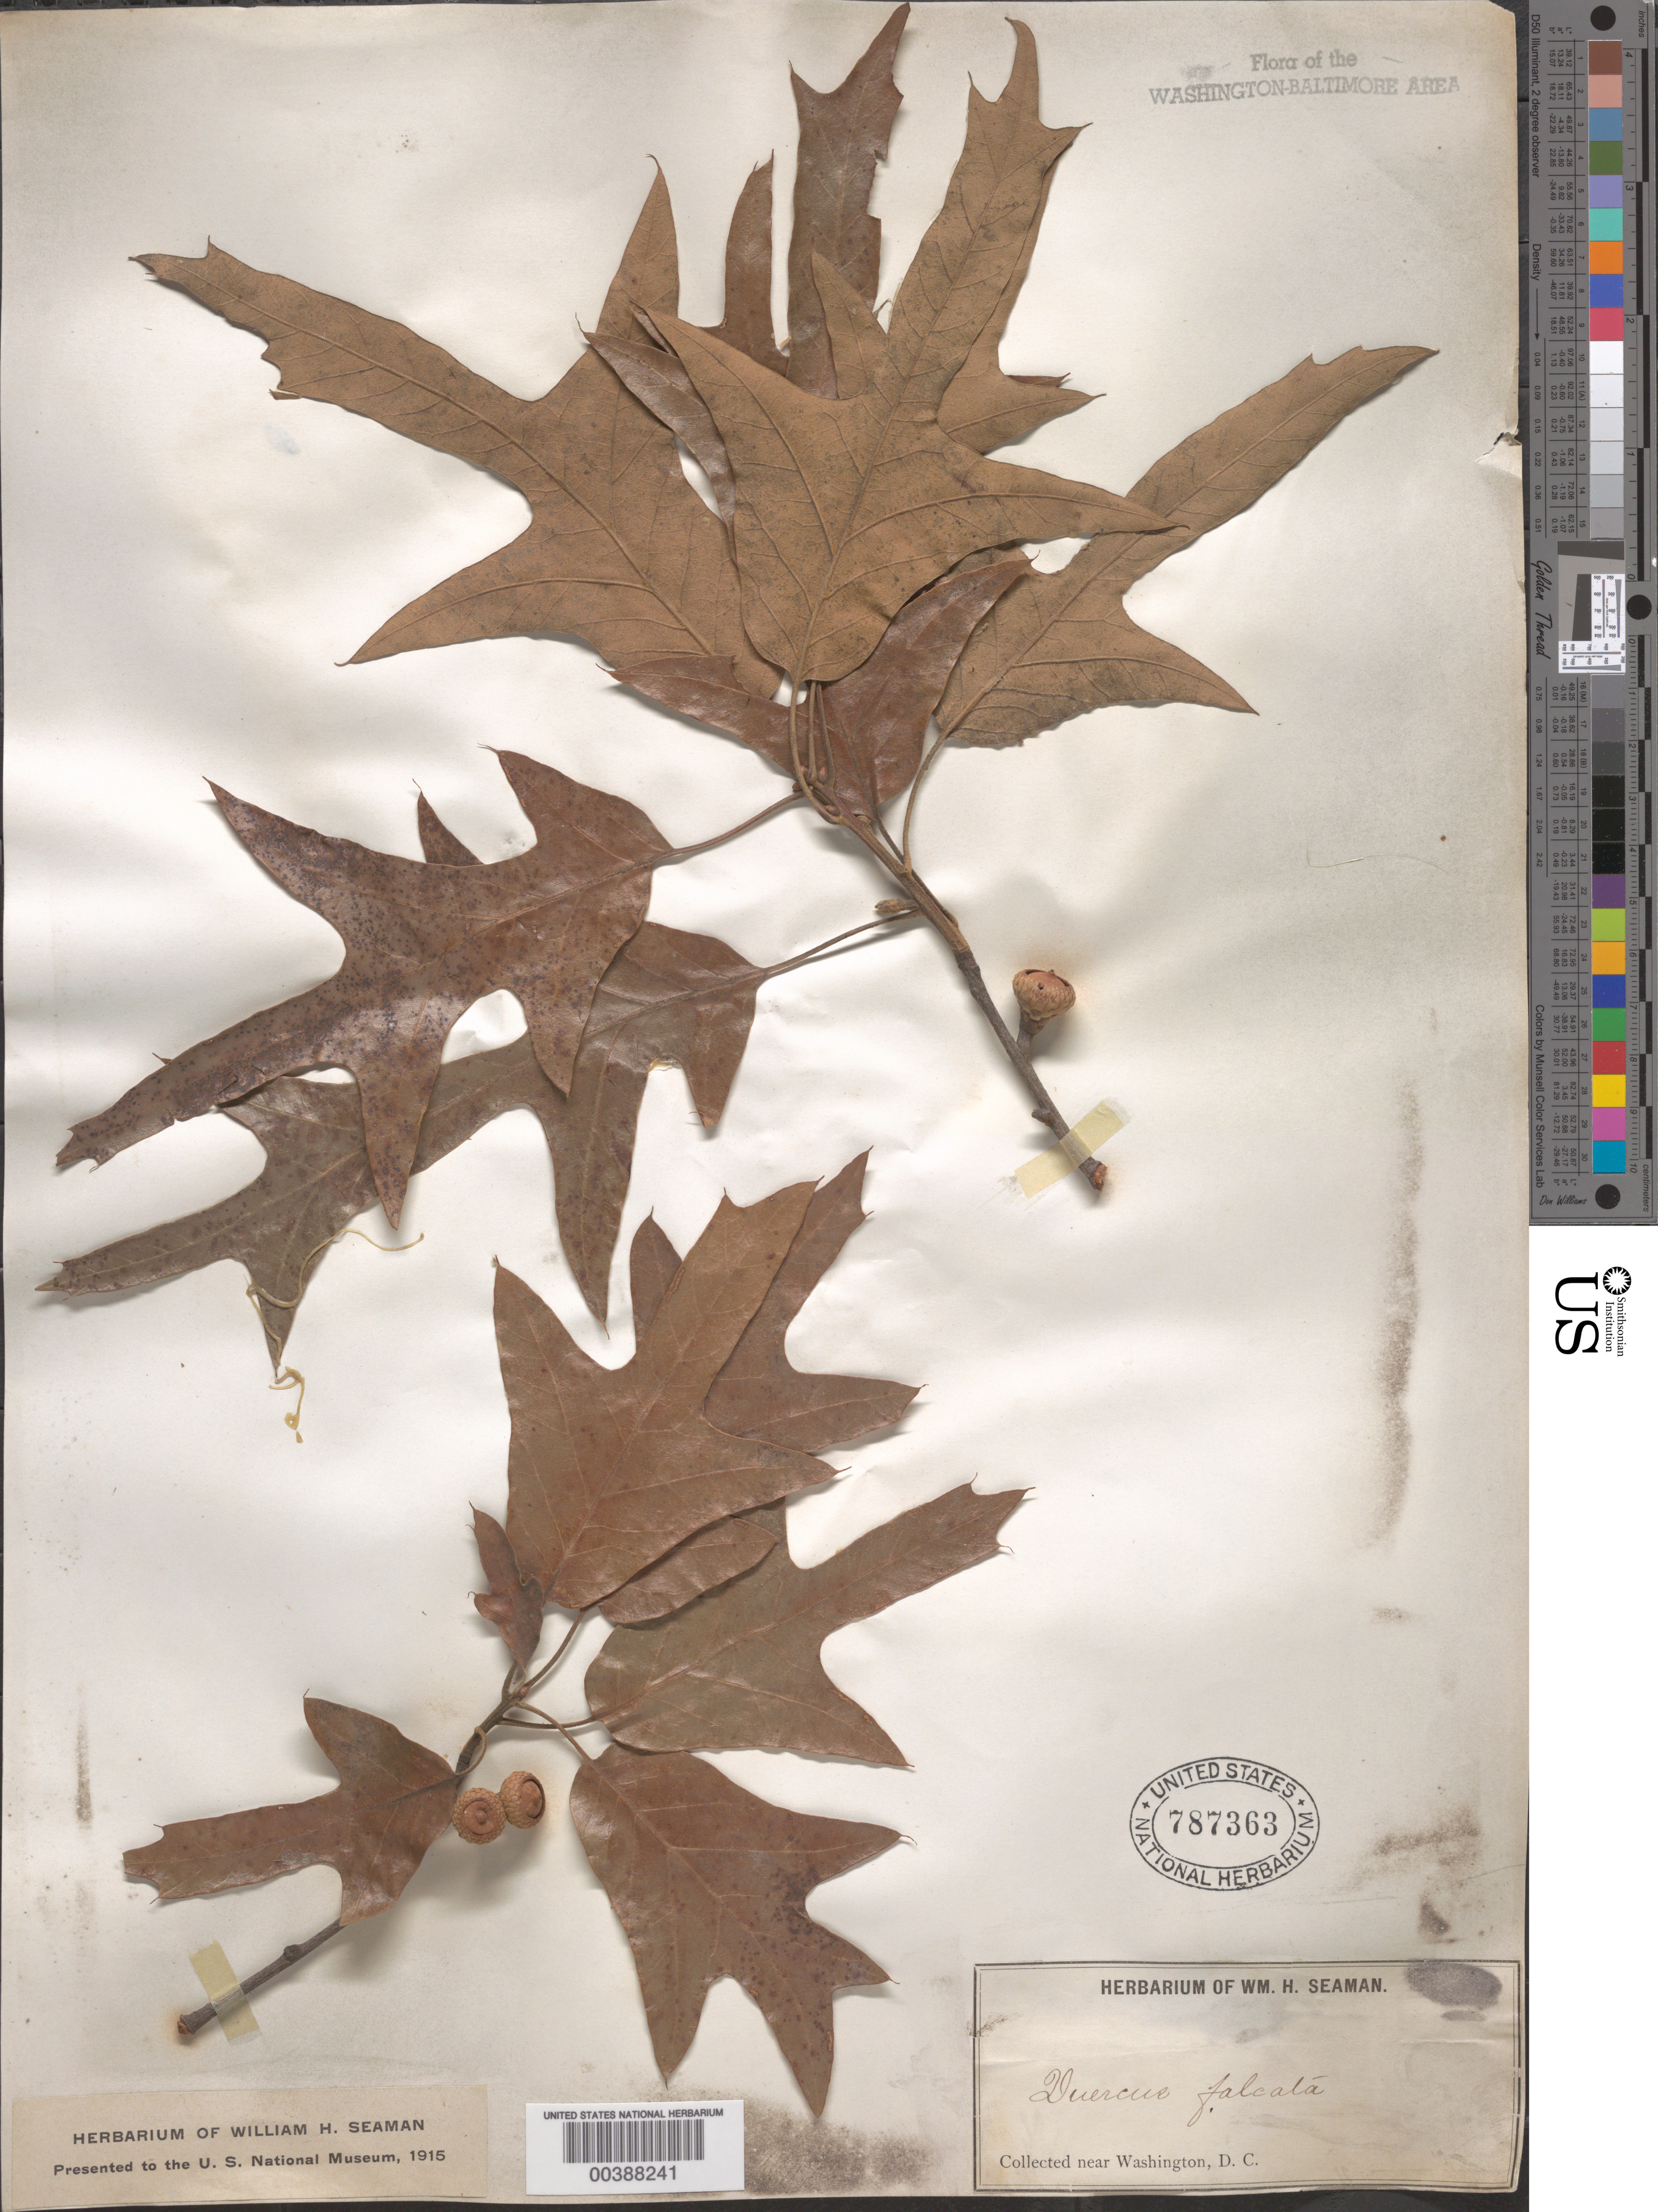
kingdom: Plantae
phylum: Tracheophyta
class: Magnoliopsida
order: Fagales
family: Fagaceae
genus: Quercus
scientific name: Quercus falcata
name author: Michx.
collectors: W. Seaman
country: United States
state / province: District of Columbia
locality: Washington DC area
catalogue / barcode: US 787363